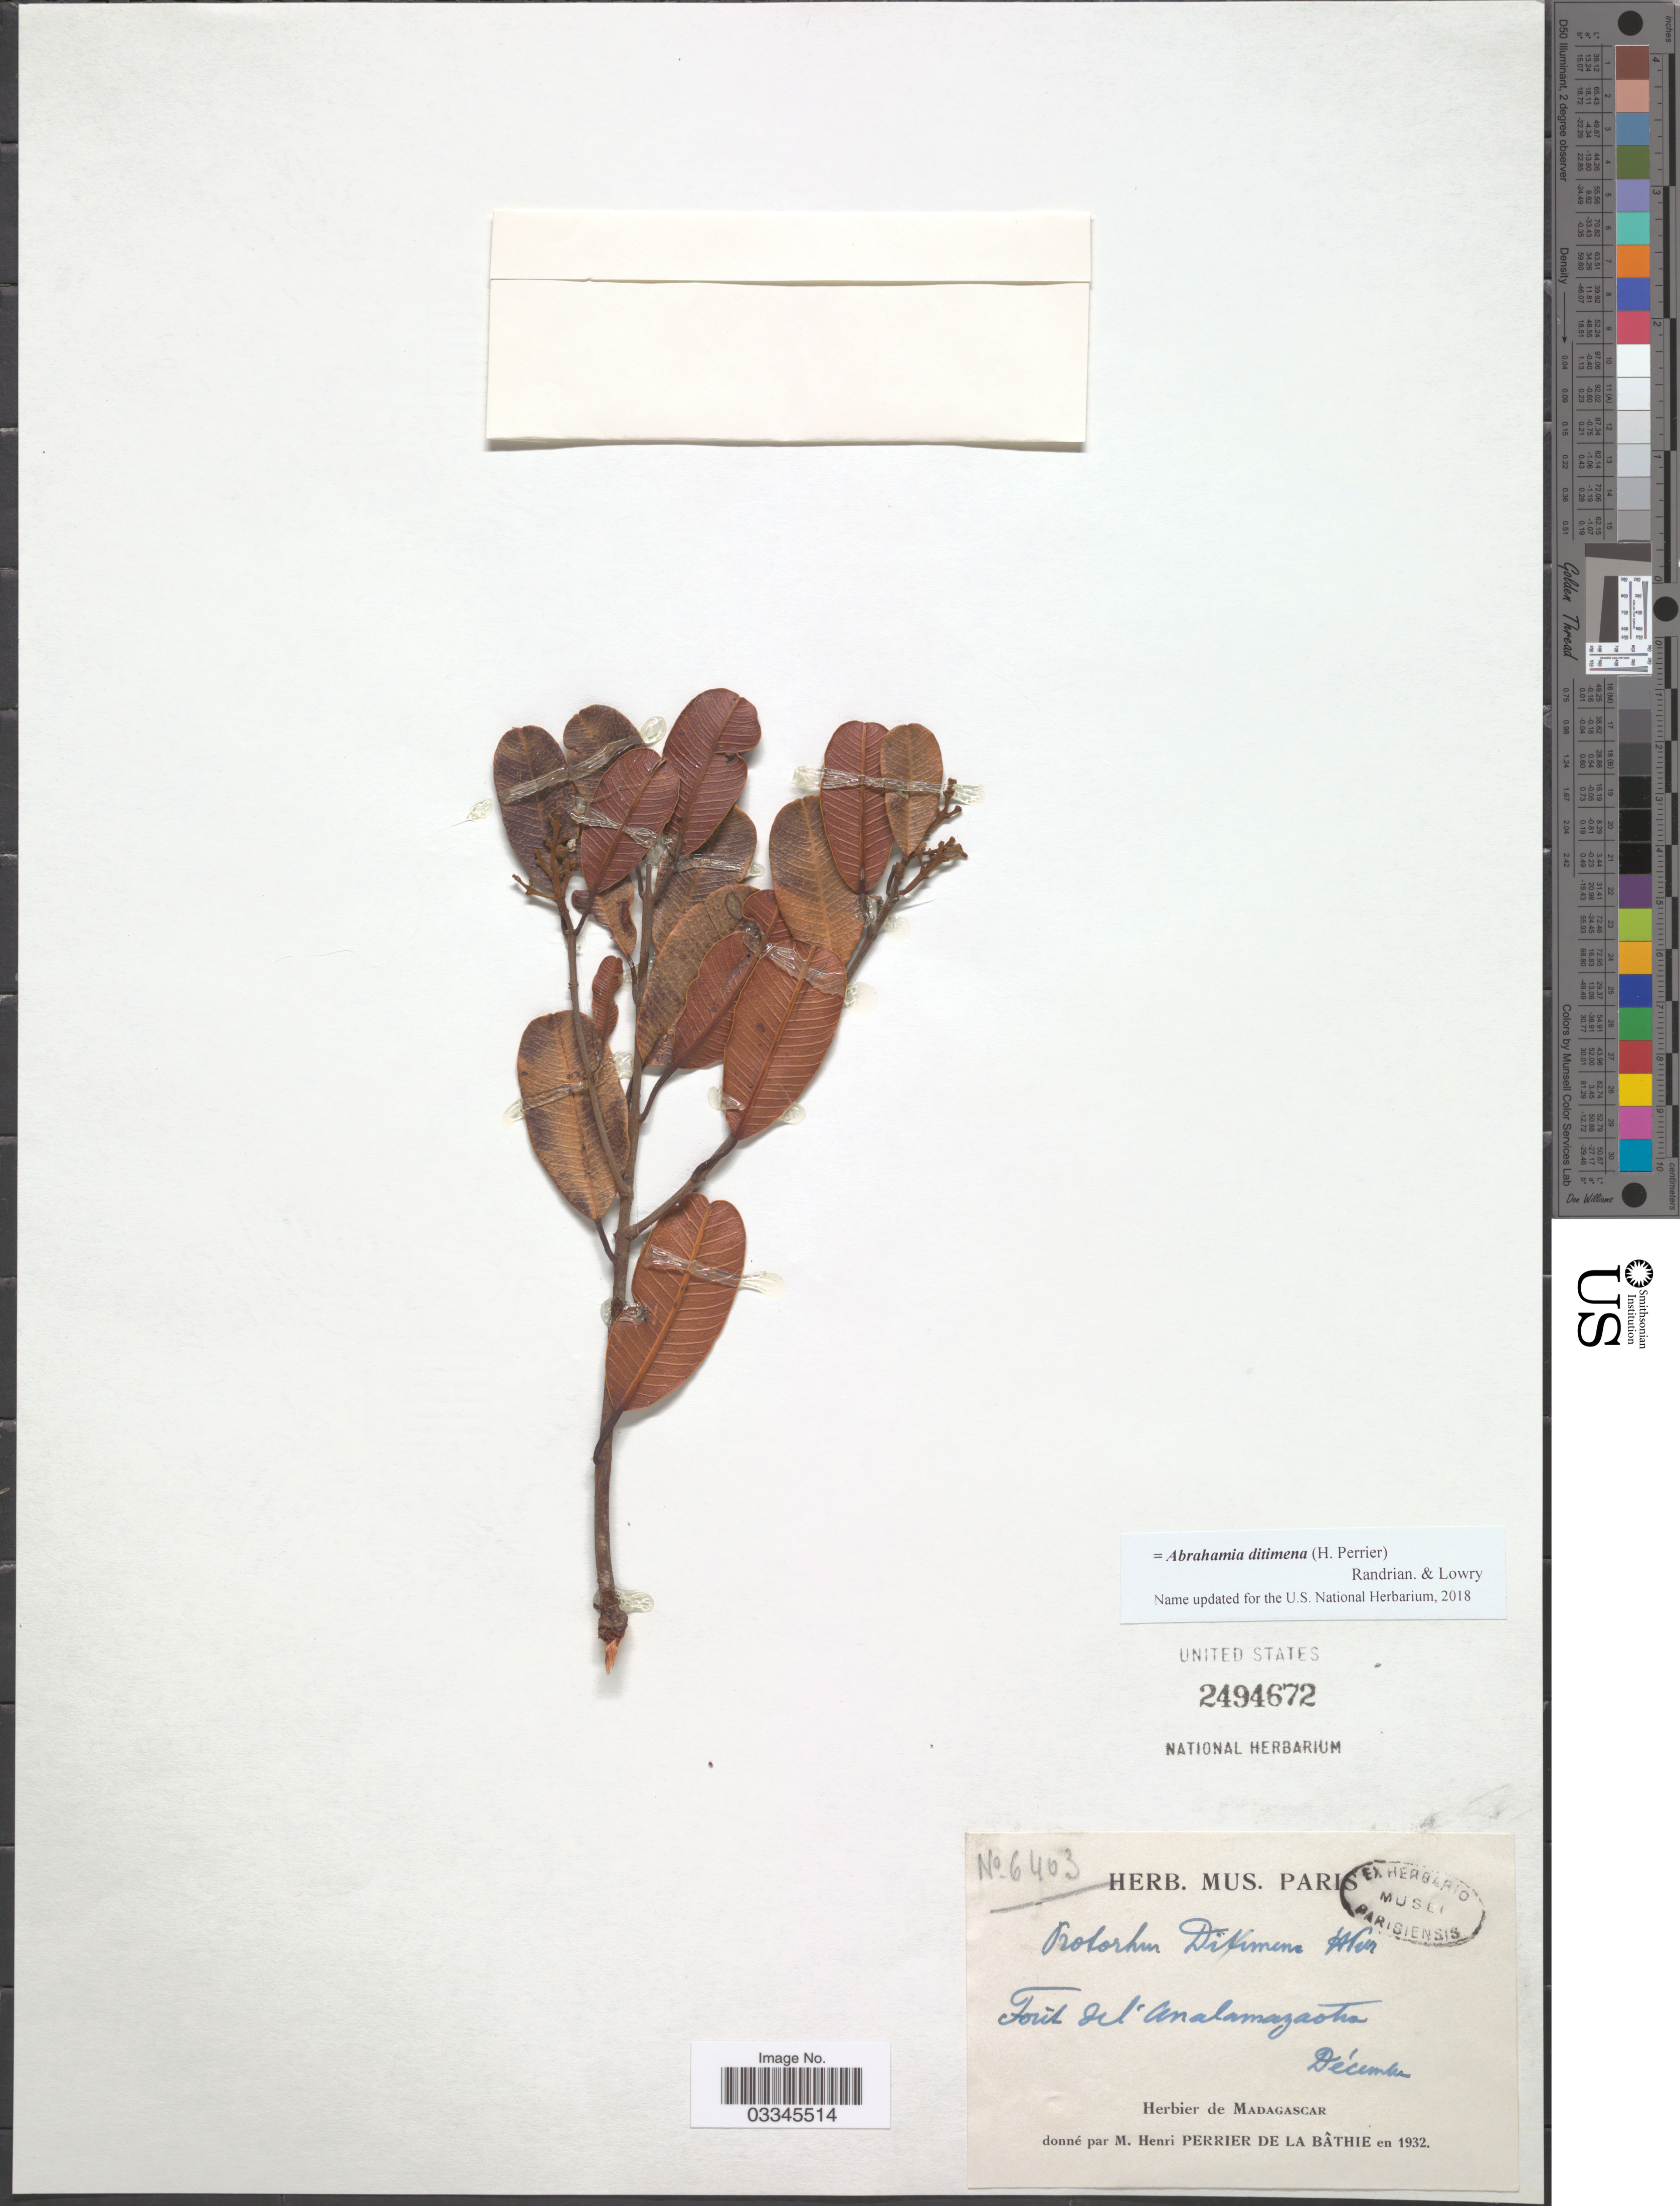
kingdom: Plantae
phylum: Tracheophyta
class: Magnoliopsida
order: Sapindales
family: Anacardiaceae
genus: Abrahamia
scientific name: Abrahamia ditimena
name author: Randrian. & Lowry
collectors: H. Perrier de la Bâthie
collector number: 6403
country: Madagascar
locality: Forét del'Analamazoatra.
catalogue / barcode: US 2494672